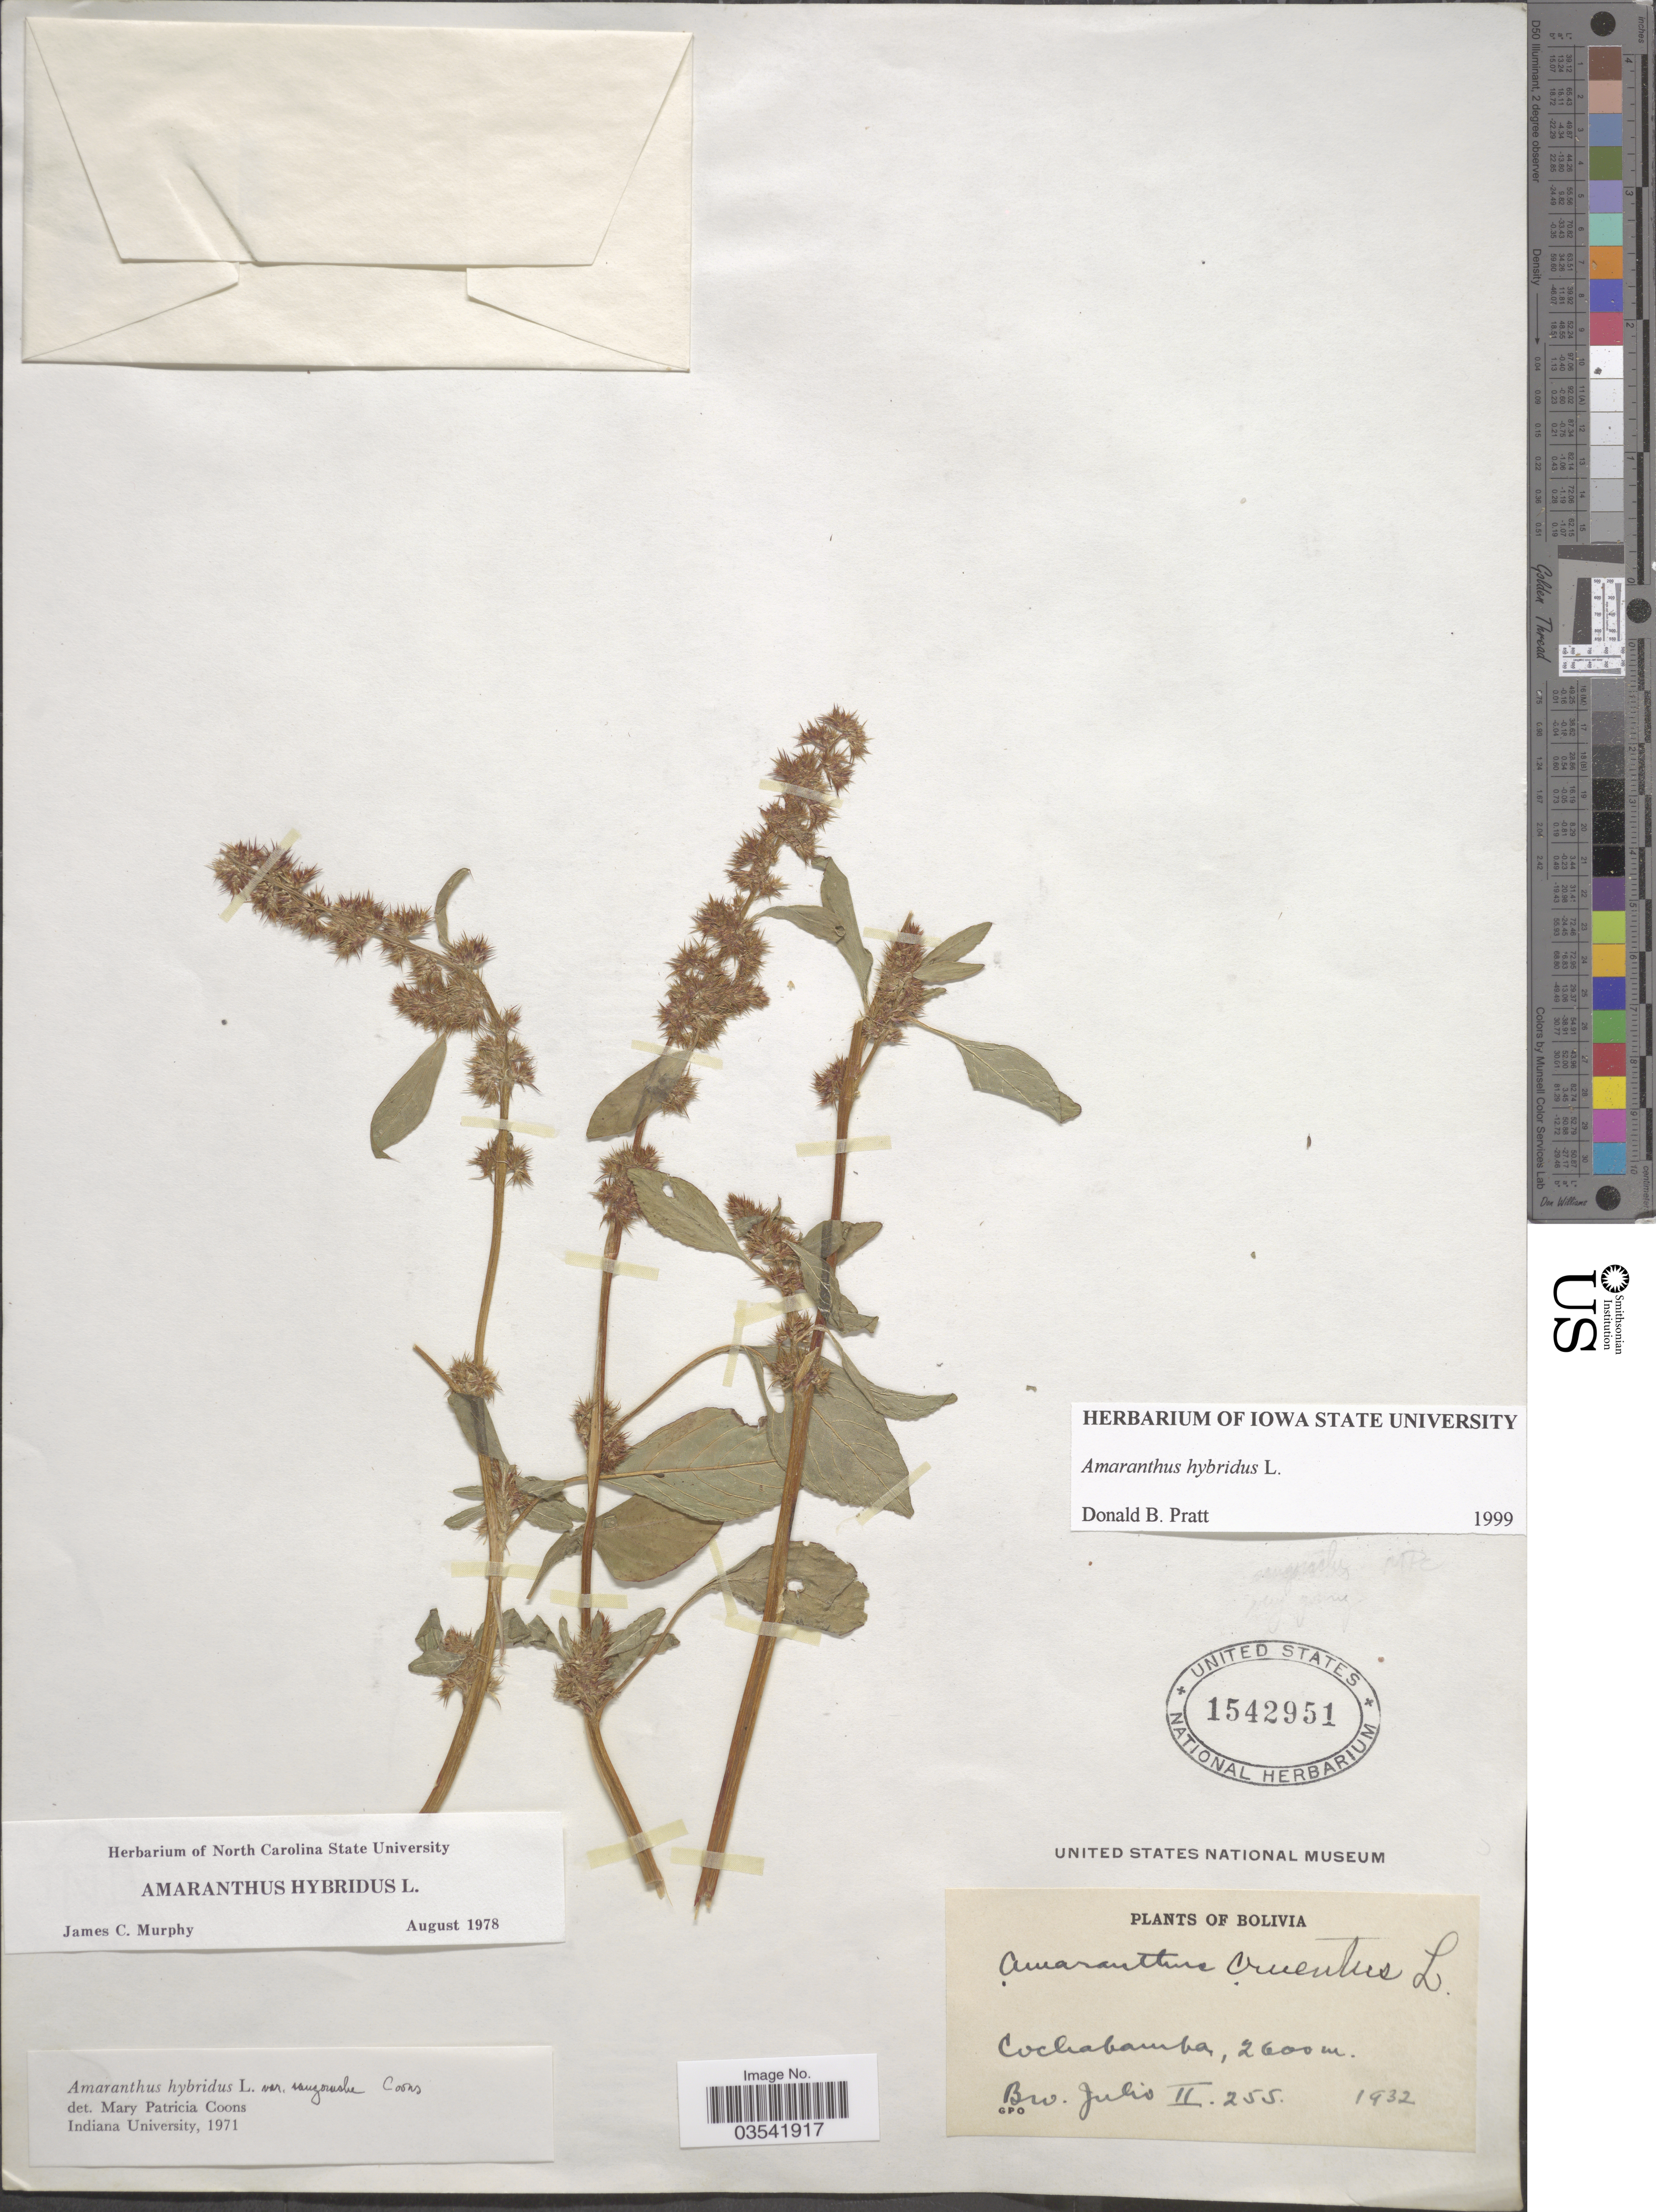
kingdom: Plantae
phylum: Tracheophyta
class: Magnoliopsida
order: Caryophyllales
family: Amaranthaceae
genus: Amaranthus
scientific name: Amaranthus hybridus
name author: L.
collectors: Bro. Julio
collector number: II255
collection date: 1932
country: Bolivia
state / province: Cochabamba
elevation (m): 2600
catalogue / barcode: US 1542951